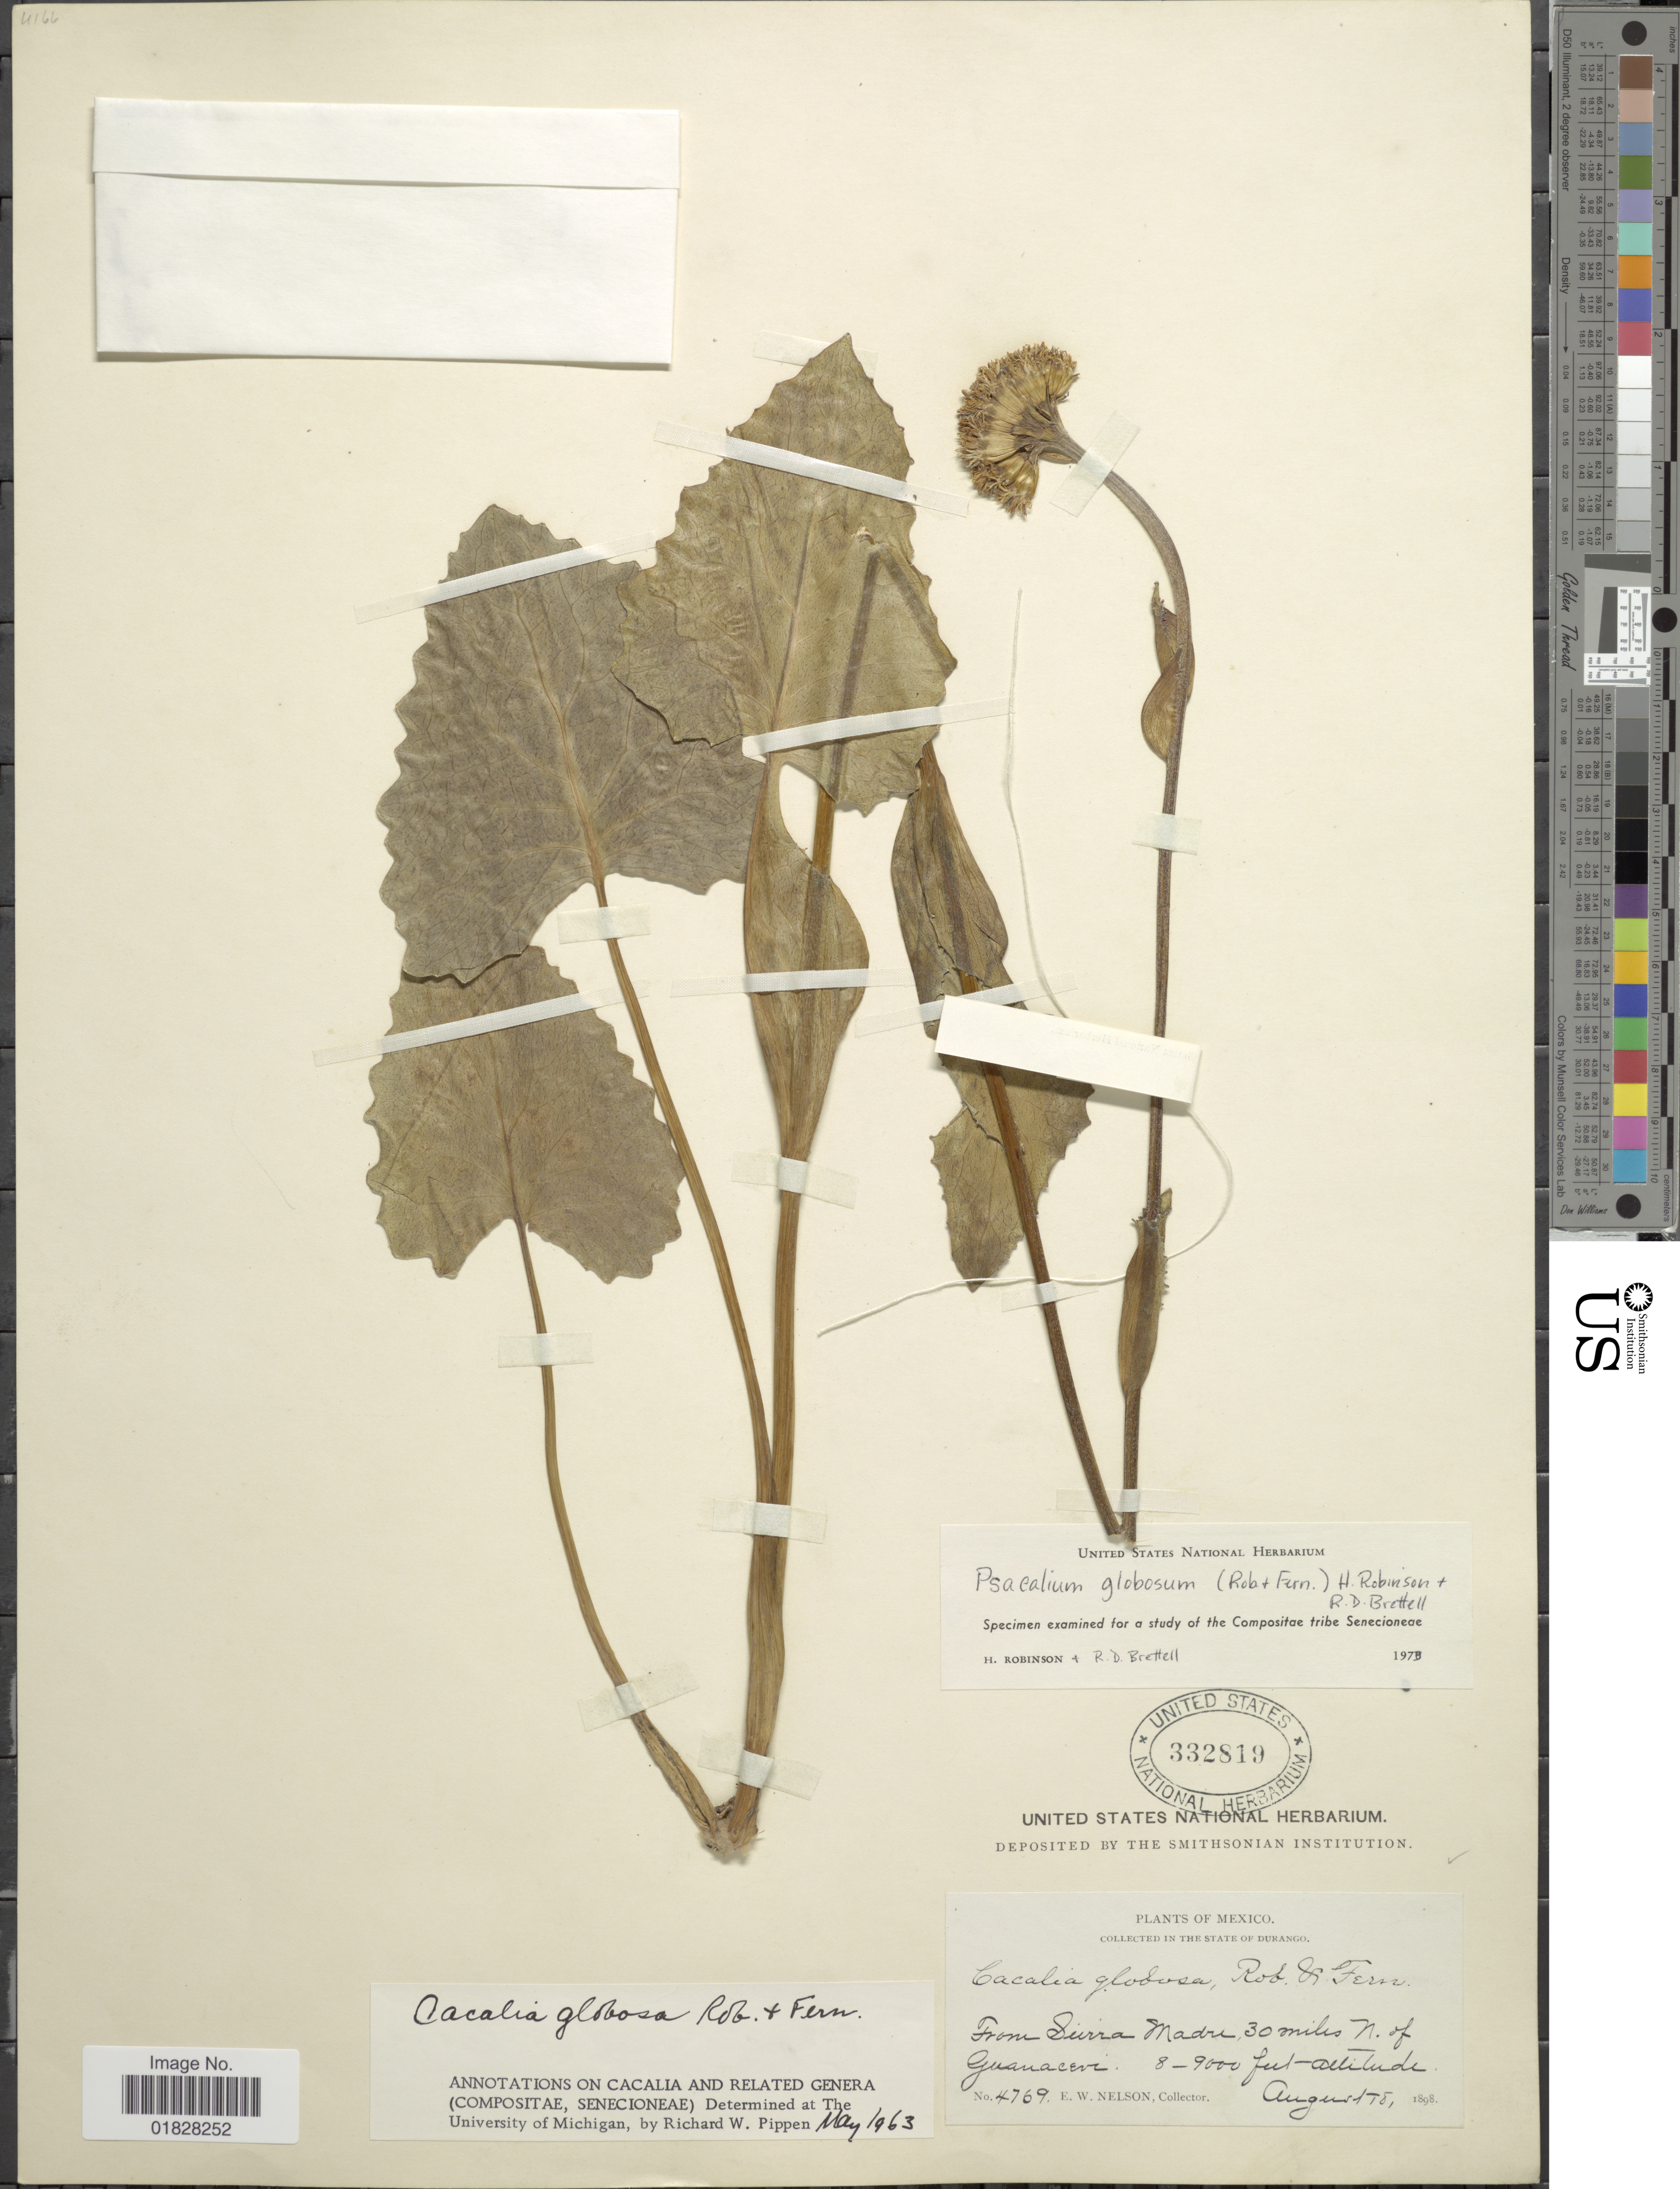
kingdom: Plantae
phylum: Tracheophyta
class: Magnoliopsida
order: Asterales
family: Asteraceae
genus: Psacalium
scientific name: Psacalium globosum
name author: (Rob. & Fernald) H. Rob. & Brettell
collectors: E. W. Nelson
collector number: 4769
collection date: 1898-08-18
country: Mexico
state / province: Durango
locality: In the state of Durango. From Sierra Madre, 30 miles N. of Guanacevi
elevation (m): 2438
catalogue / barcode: US 332819